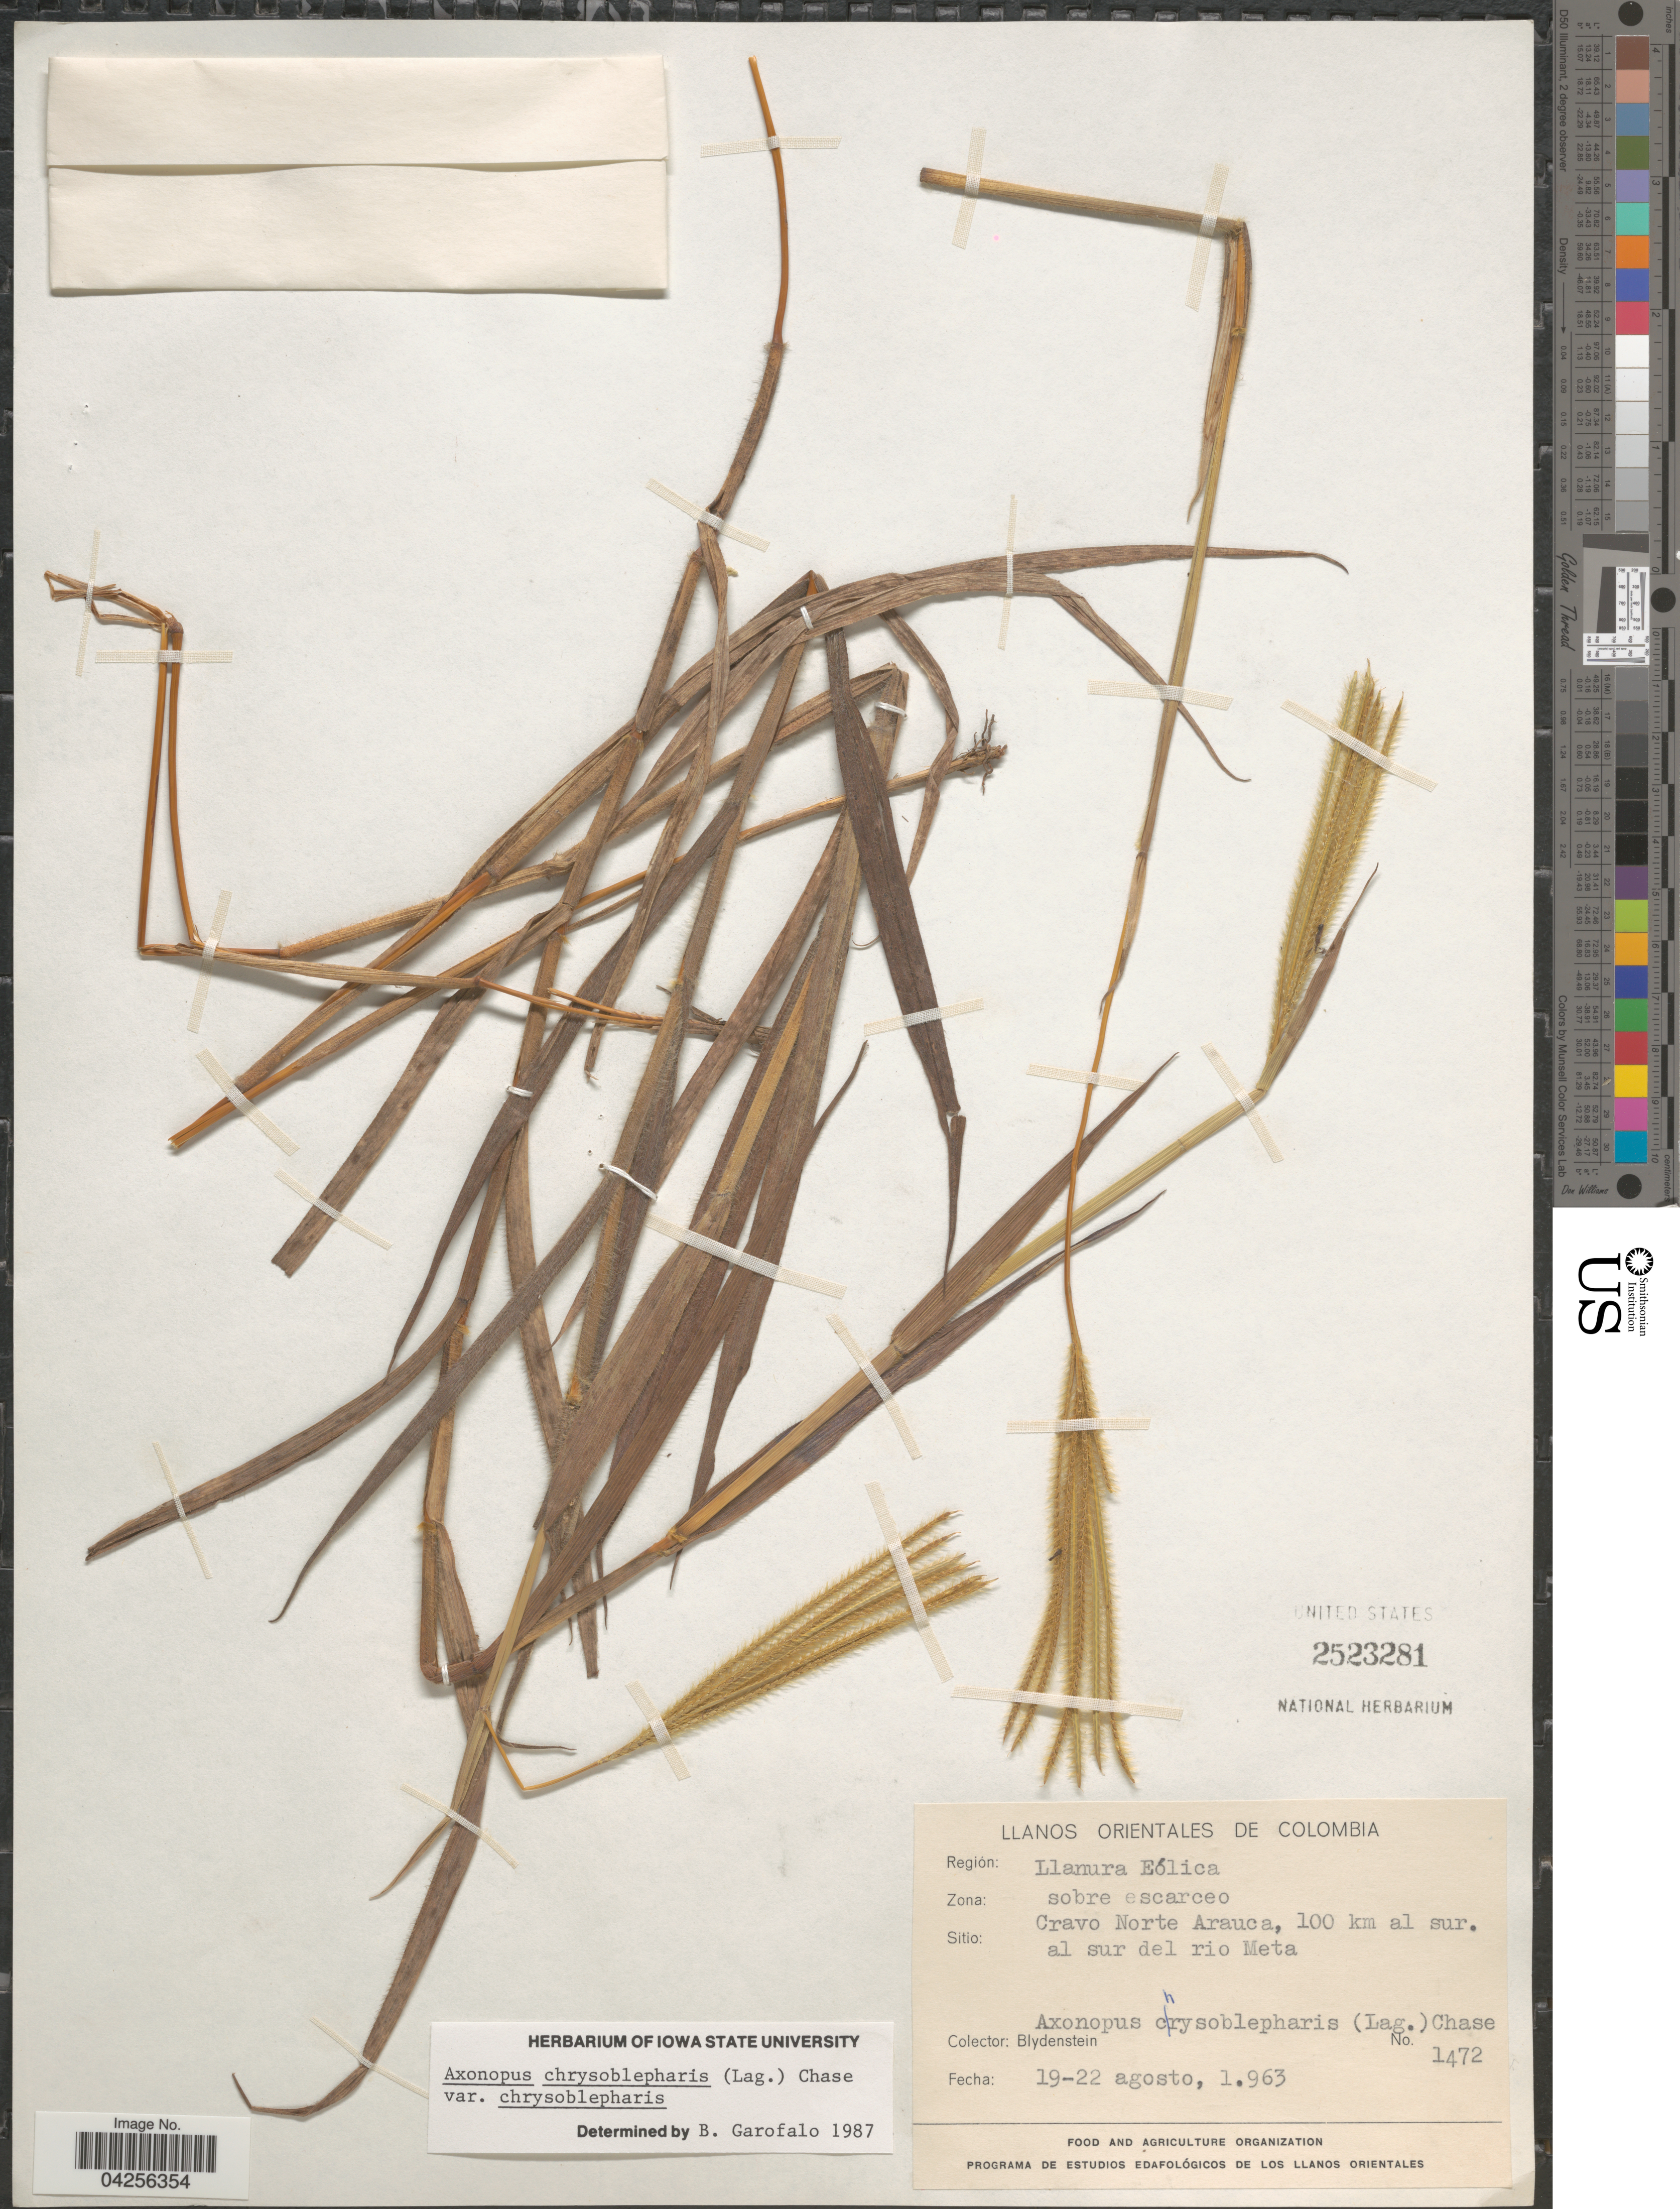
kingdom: Plantae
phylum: Tracheophyta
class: Liliopsida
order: Poales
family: Poaceae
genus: Axonopus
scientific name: Axonopus chrysoblepharis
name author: (Lag.) Chase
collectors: Blydenstein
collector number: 1472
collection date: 1963-08-19/1963-08-22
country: Colombia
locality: Llanos Orientales de Colombia. Región: Llanura Eólica. Sitio: Cravo Norte Arauca, 100 km al sur. al sur del rio Meta.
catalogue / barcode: US 2523281